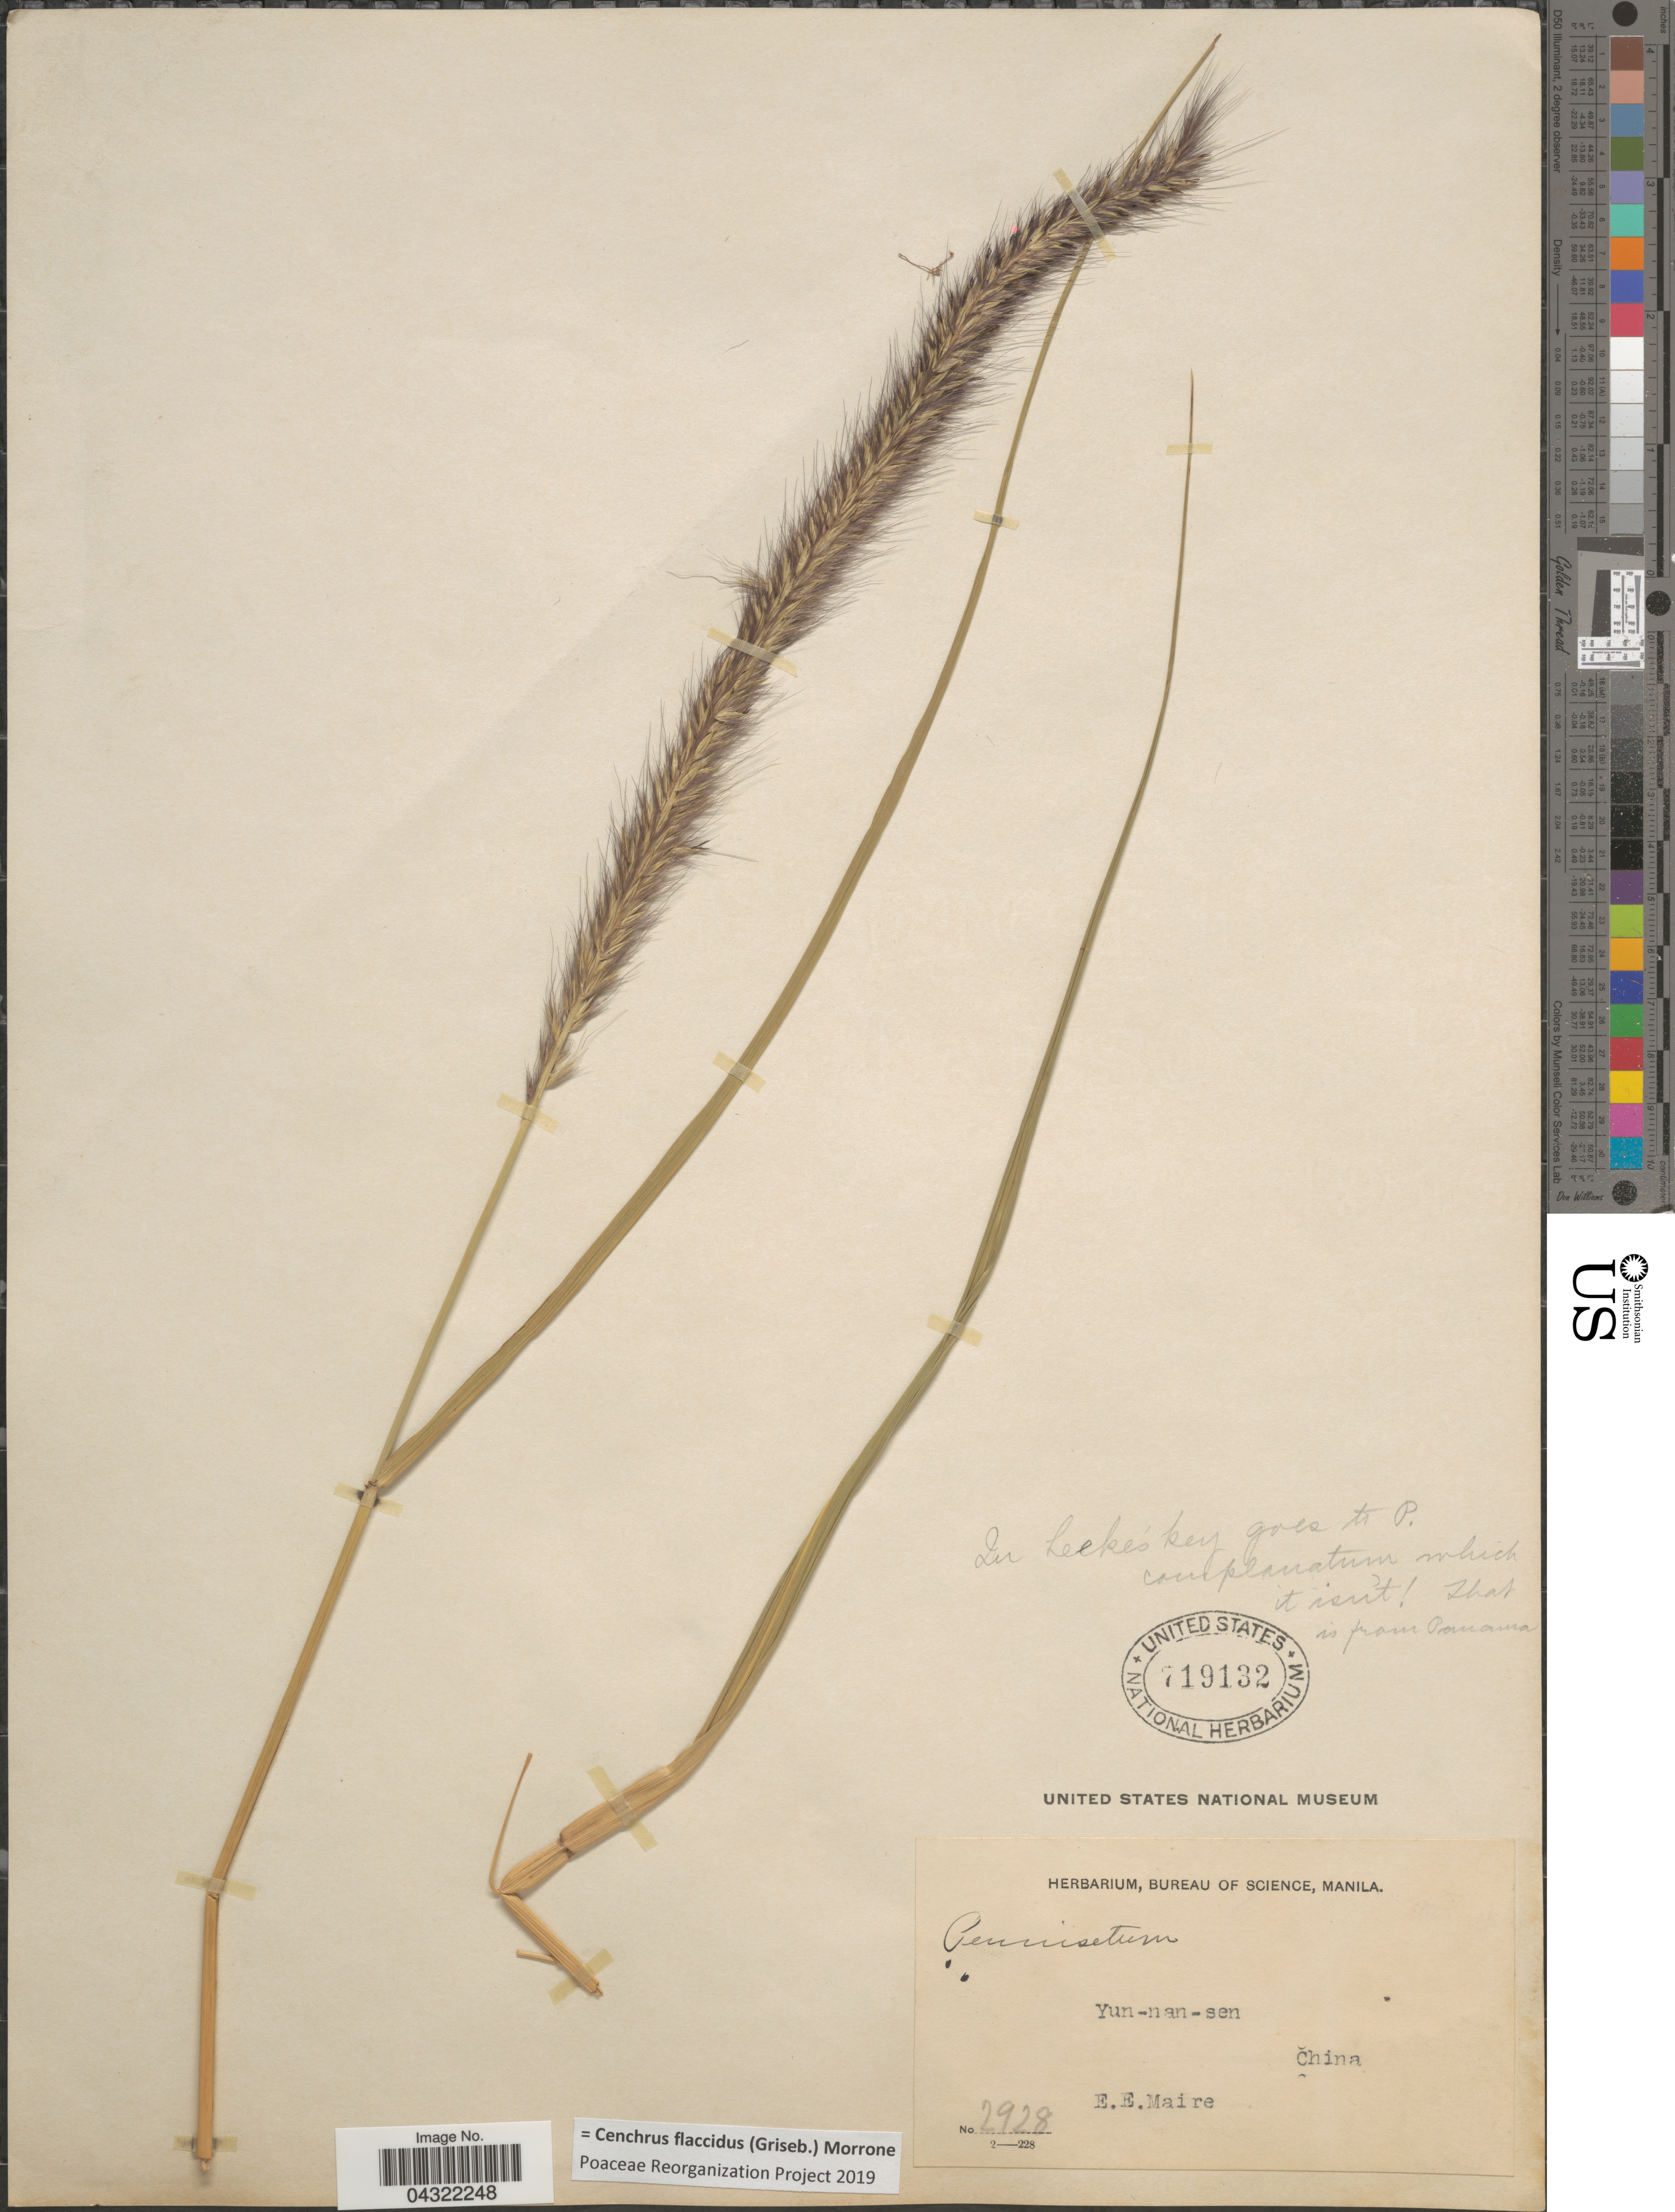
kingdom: Plantae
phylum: Tracheophyta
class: Liliopsida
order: Poales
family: Poaceae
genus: Cenchrus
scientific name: Cenchrus flaccidus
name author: (Griseb.) Morrone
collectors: E. E. Maire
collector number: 2928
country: China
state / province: Yunnan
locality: Yun-nan-sen.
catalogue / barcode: US 719132